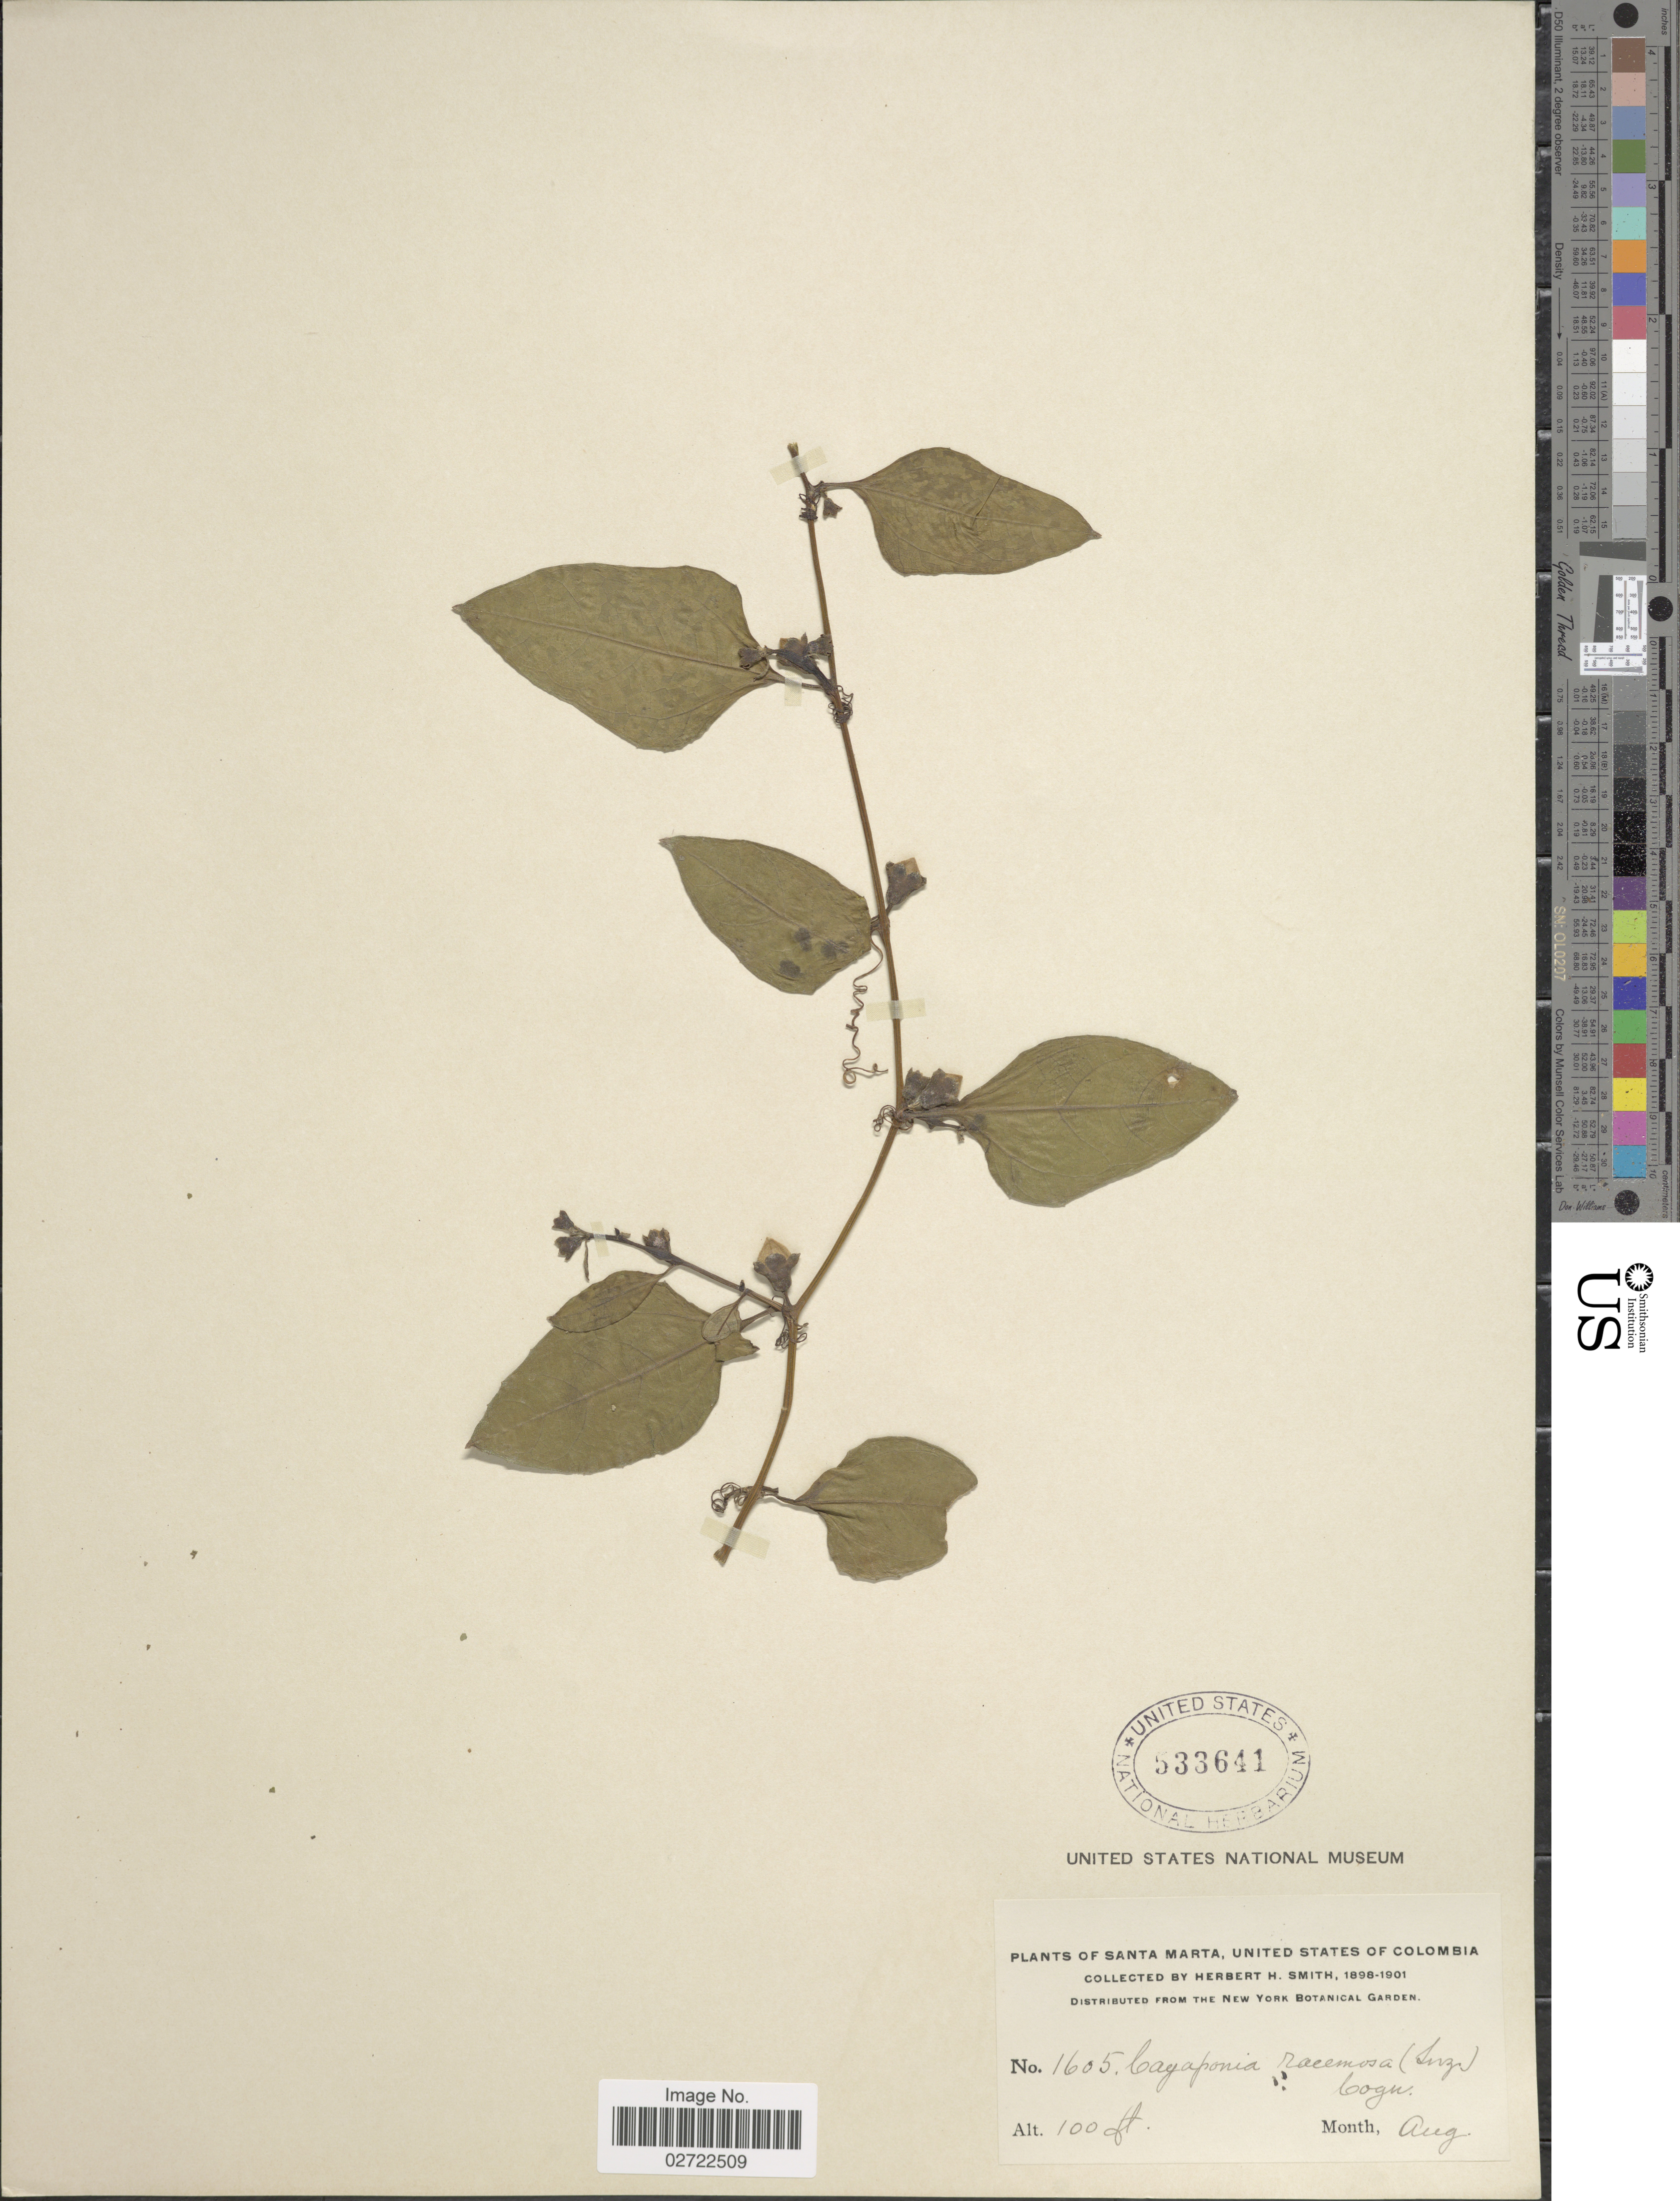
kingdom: Plantae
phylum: Tracheophyta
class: Magnoliopsida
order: Cucurbitales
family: Cucurbitaceae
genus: Cayaponia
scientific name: Cayaponia glandulosa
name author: (Poepp. & Endl.) Cogn.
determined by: Nee, Michael H.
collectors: Herbert H. Smith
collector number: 1605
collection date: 1898-08/1901-08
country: Colombia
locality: Santa Marta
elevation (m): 30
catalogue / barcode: US 533641